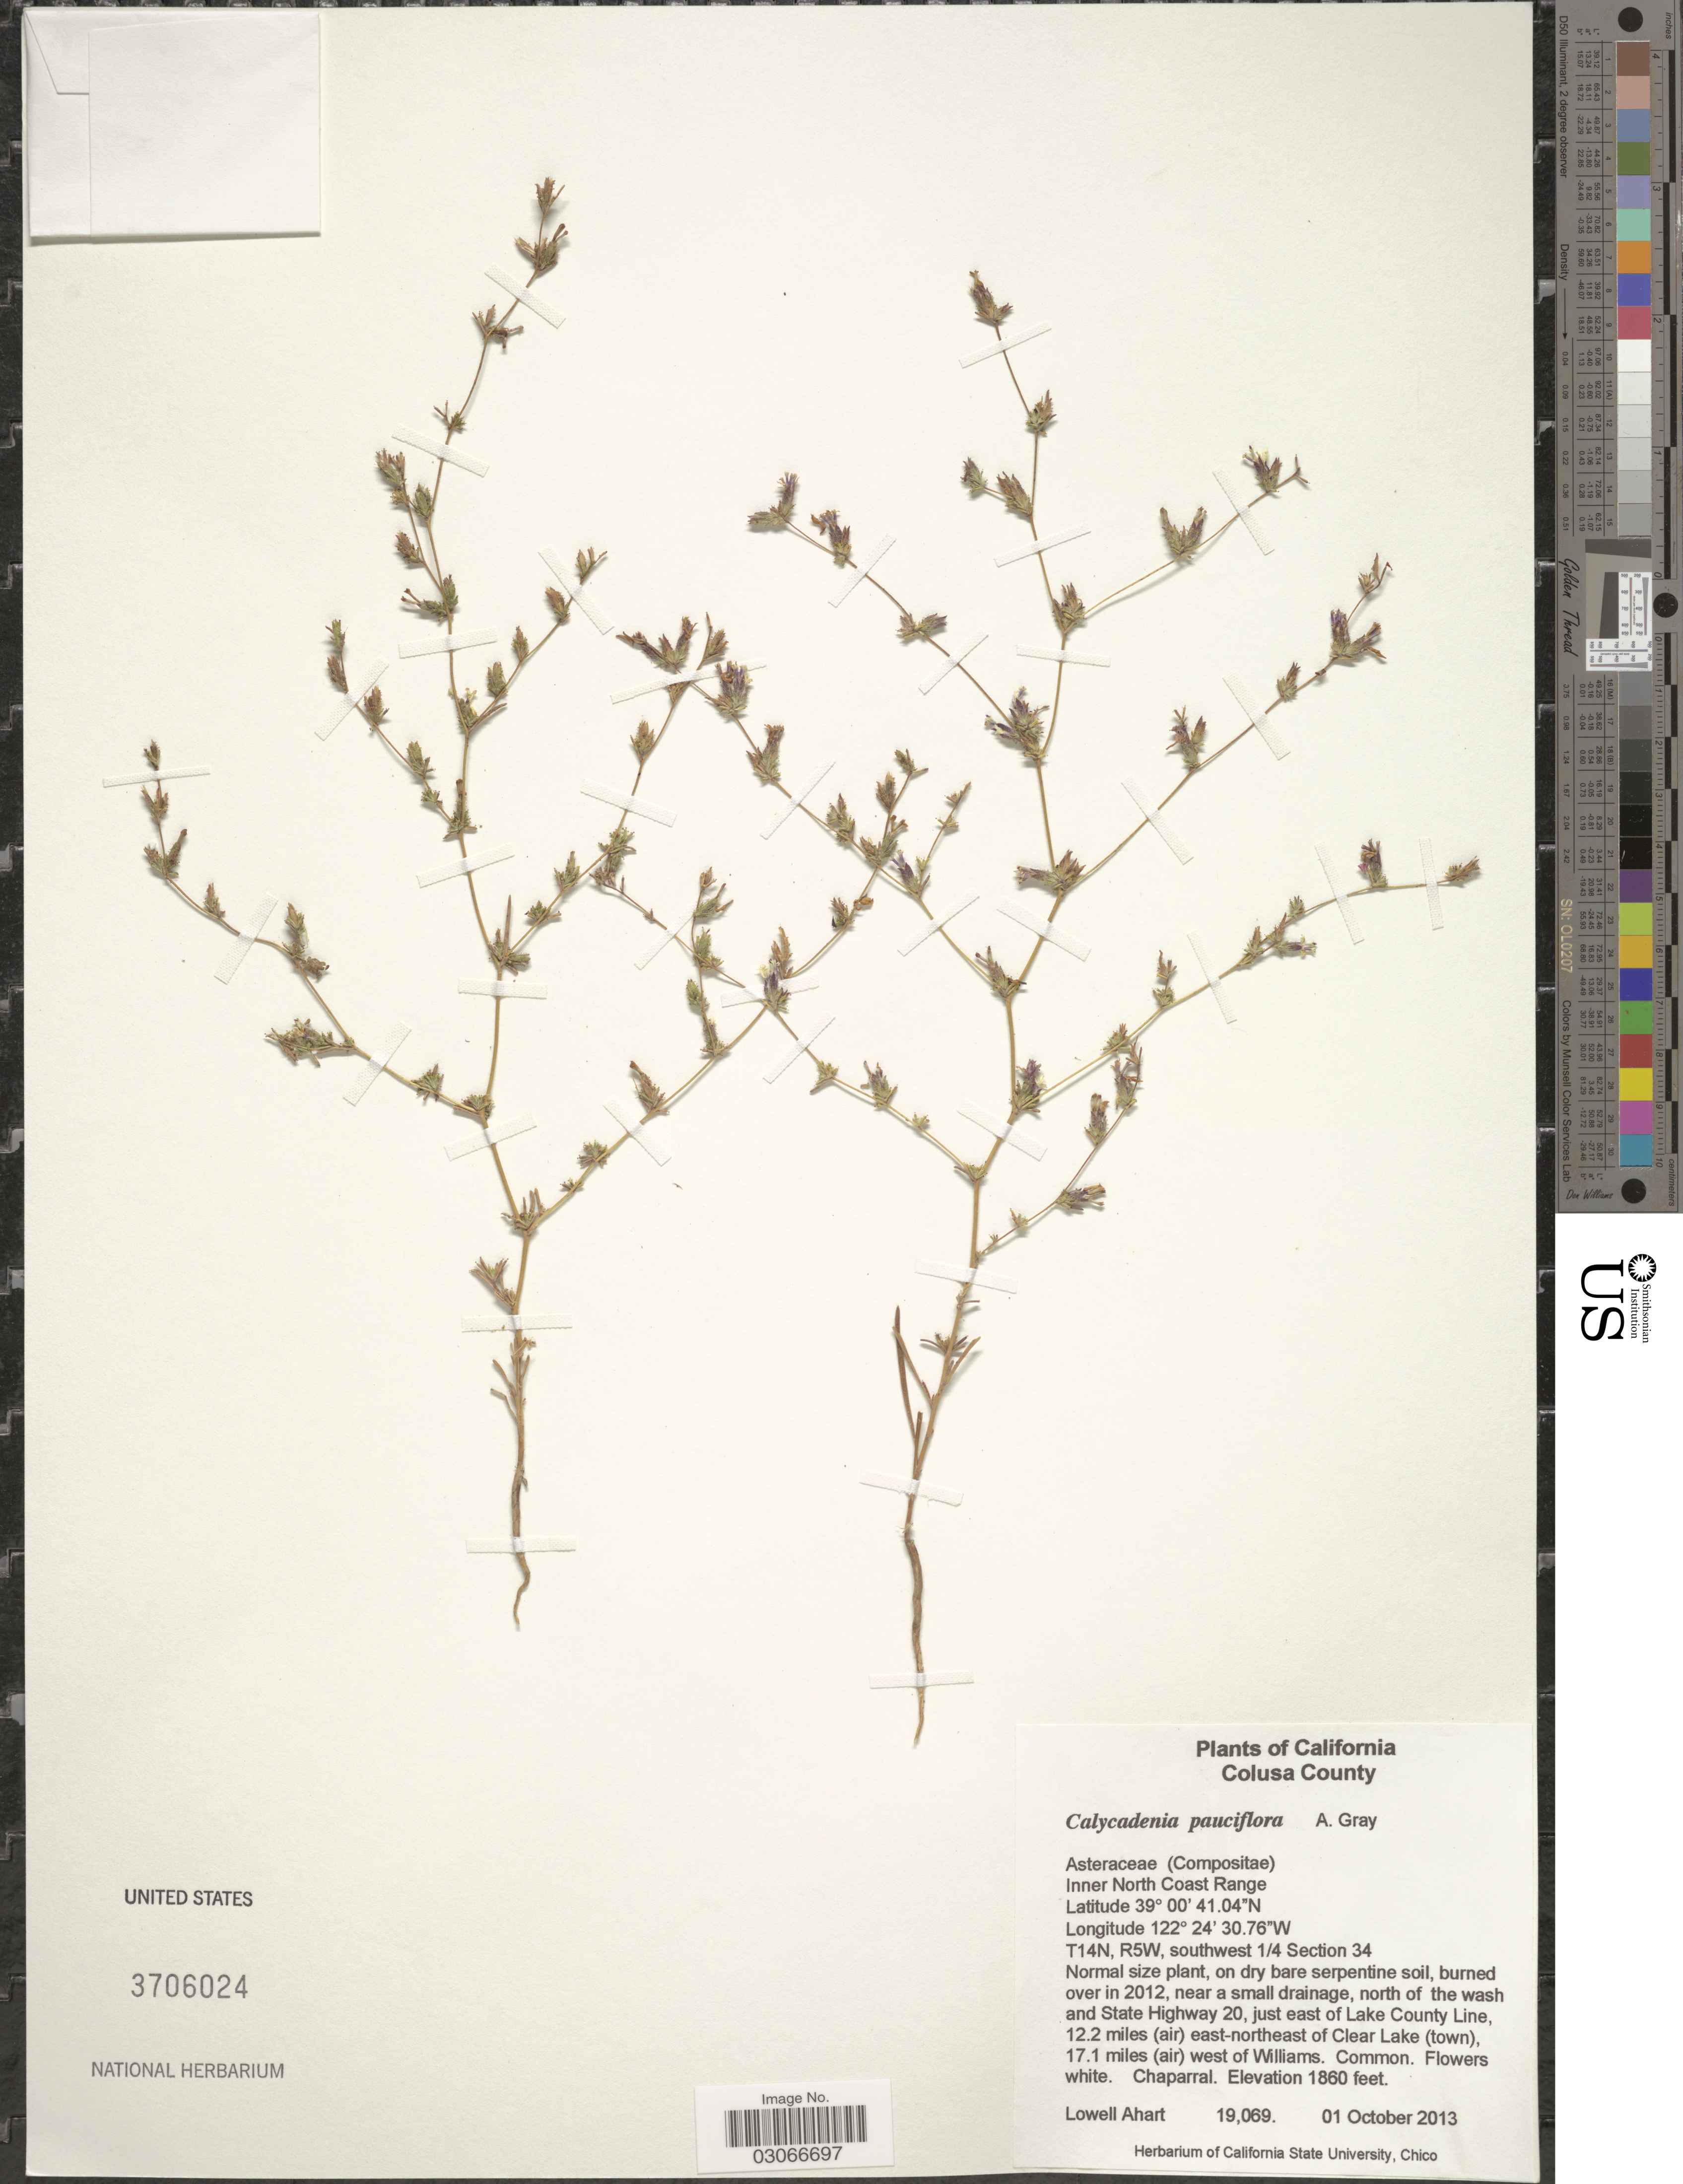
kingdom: Plantae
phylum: Tracheophyta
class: Magnoliopsida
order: Asterales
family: Asteraceae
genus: Calycadenia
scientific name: Calycadenia pauciflora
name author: A. Gray in Emory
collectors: L. Ahart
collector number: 19069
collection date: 2013-10-01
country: United States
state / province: California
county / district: Colusa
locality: Colusa County. T14N, R5W, southwest 1/4 Section 34. Near a small drainage, north of the wash and State Highway 20, just east of Lake County Line, 12.2 miles (air) east-northeast of Clear Lake (town), 17.1 miles (air) west of Williams.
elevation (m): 567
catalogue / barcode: US 3706024